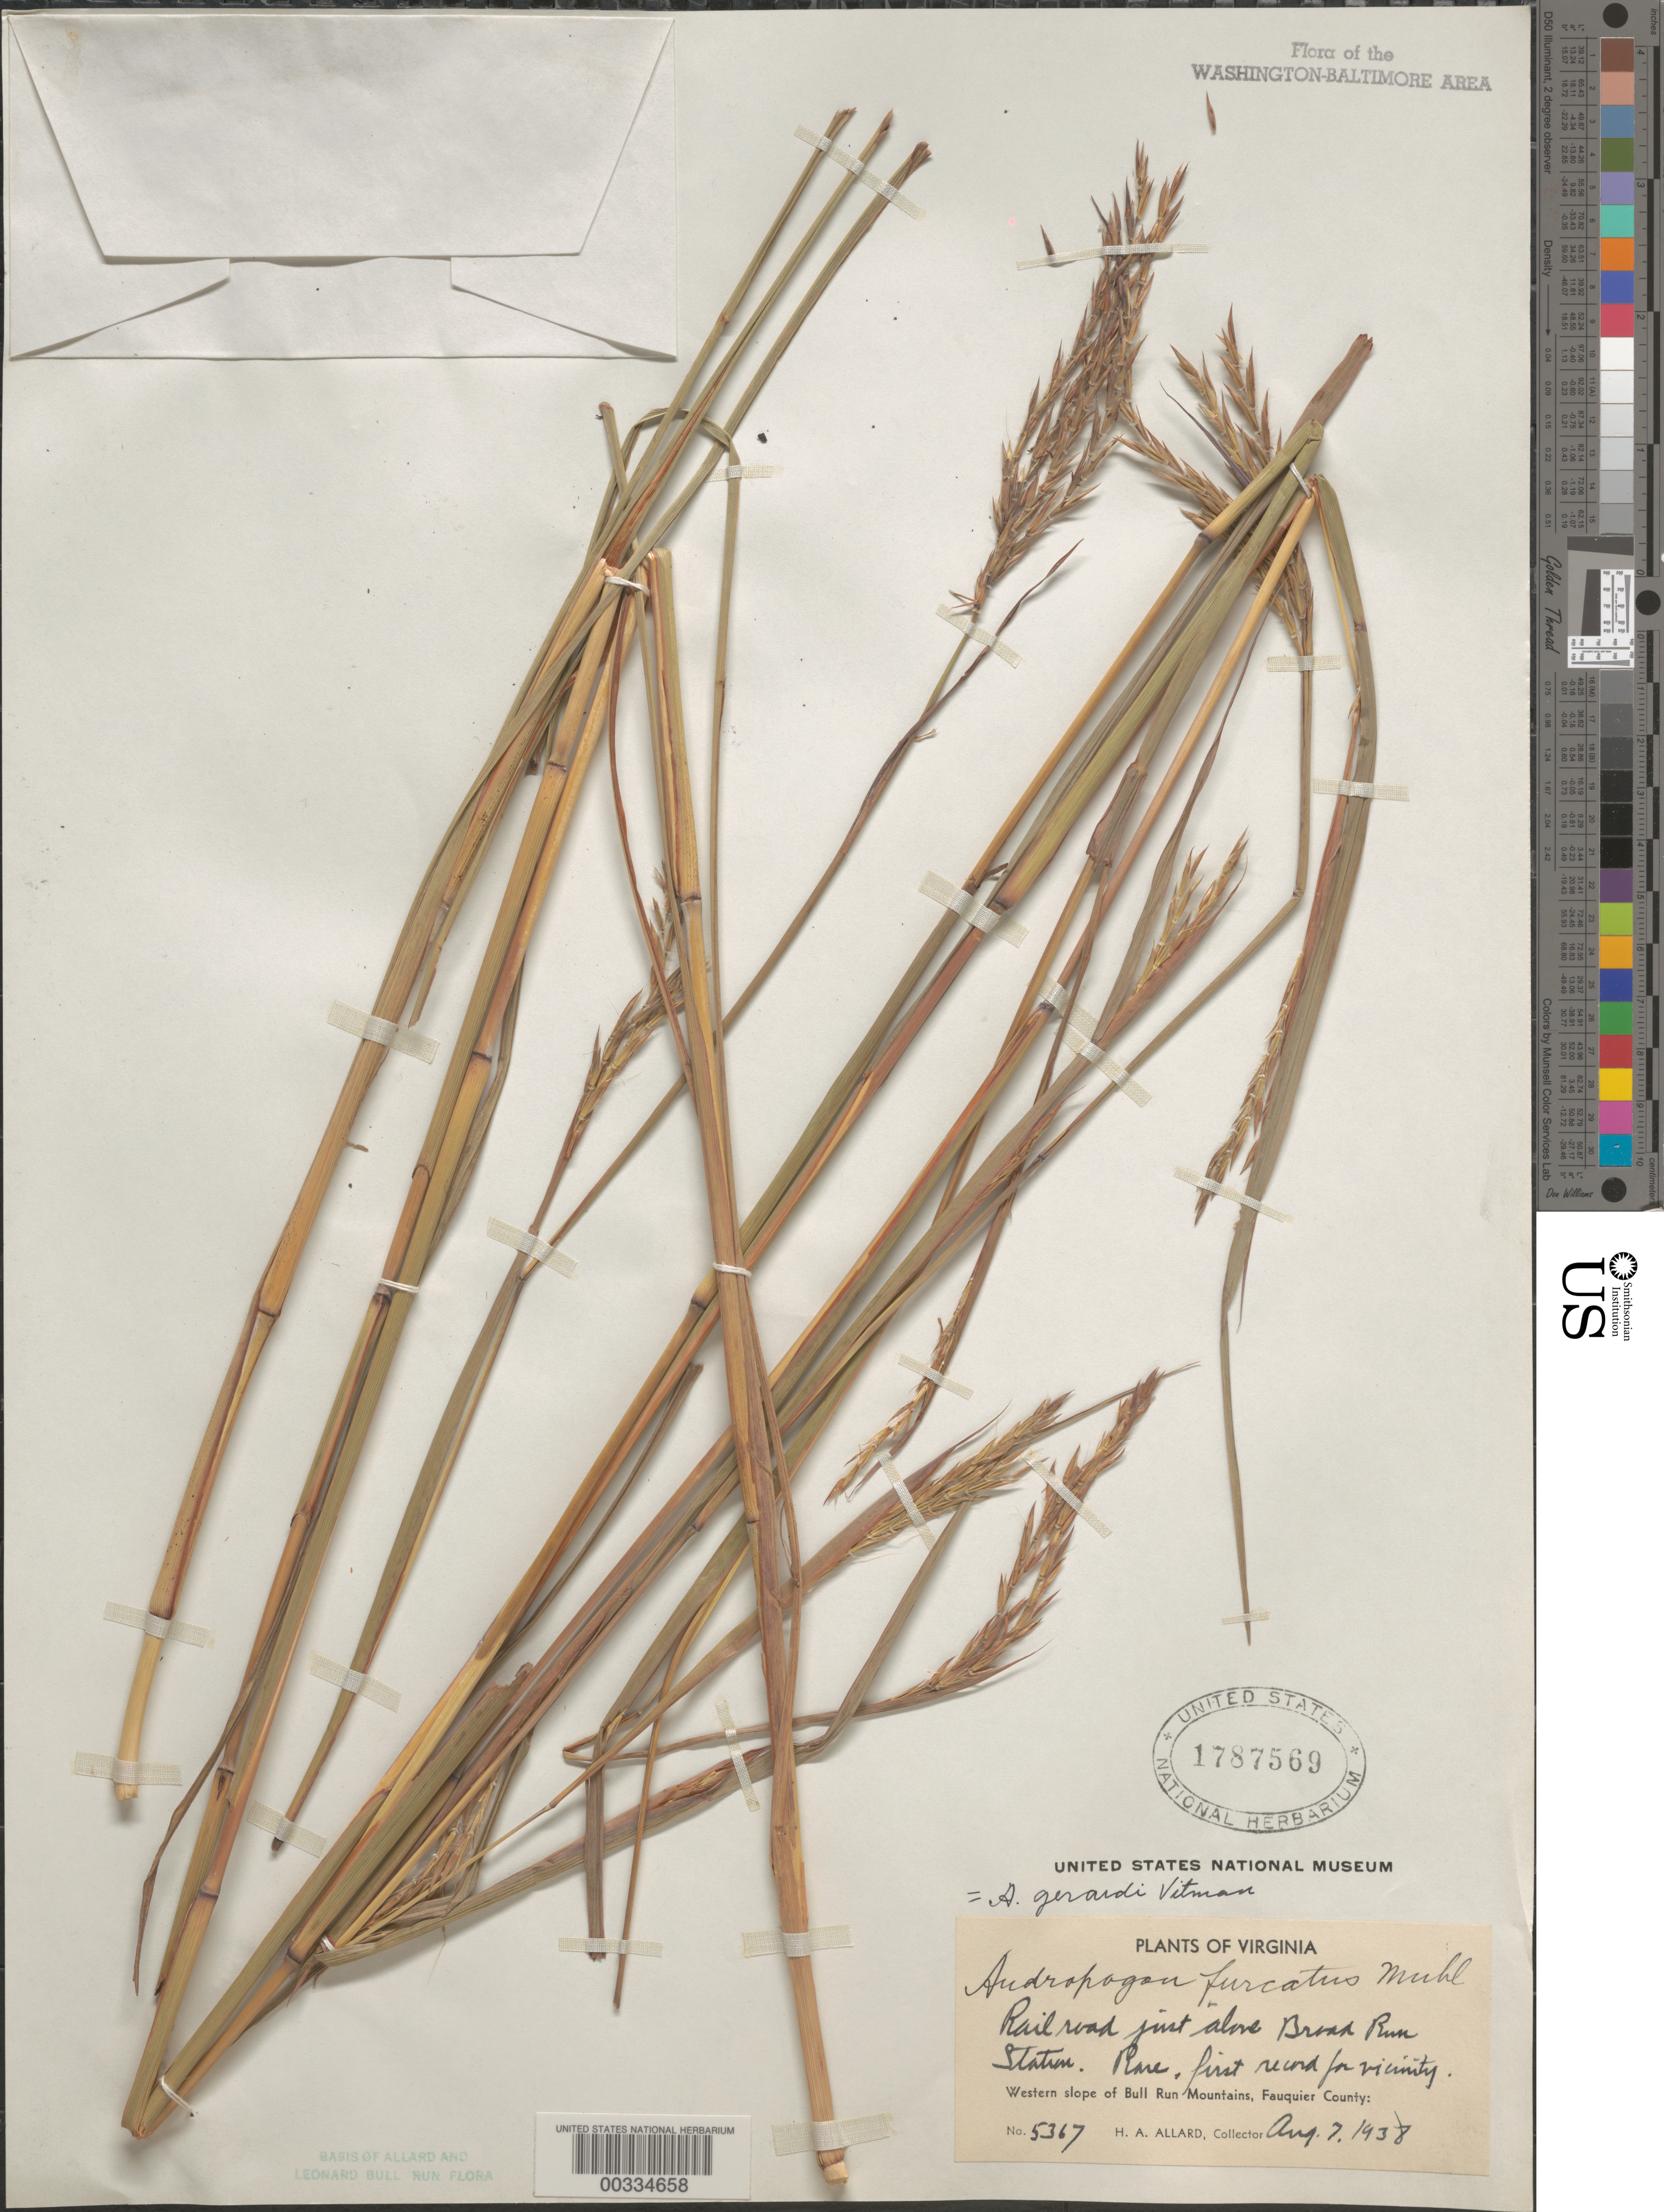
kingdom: Plantae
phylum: Tracheophyta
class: Liliopsida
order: Poales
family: Poaceae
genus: Andropogon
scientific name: Andropogon gerardii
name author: Vitman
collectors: H. A. Allard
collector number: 5367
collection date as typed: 07 Aug 1938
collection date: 1938-08-07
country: United States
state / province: Virginia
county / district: Fauquier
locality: Above Broad Run Station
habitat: Along run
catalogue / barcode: US 1787569